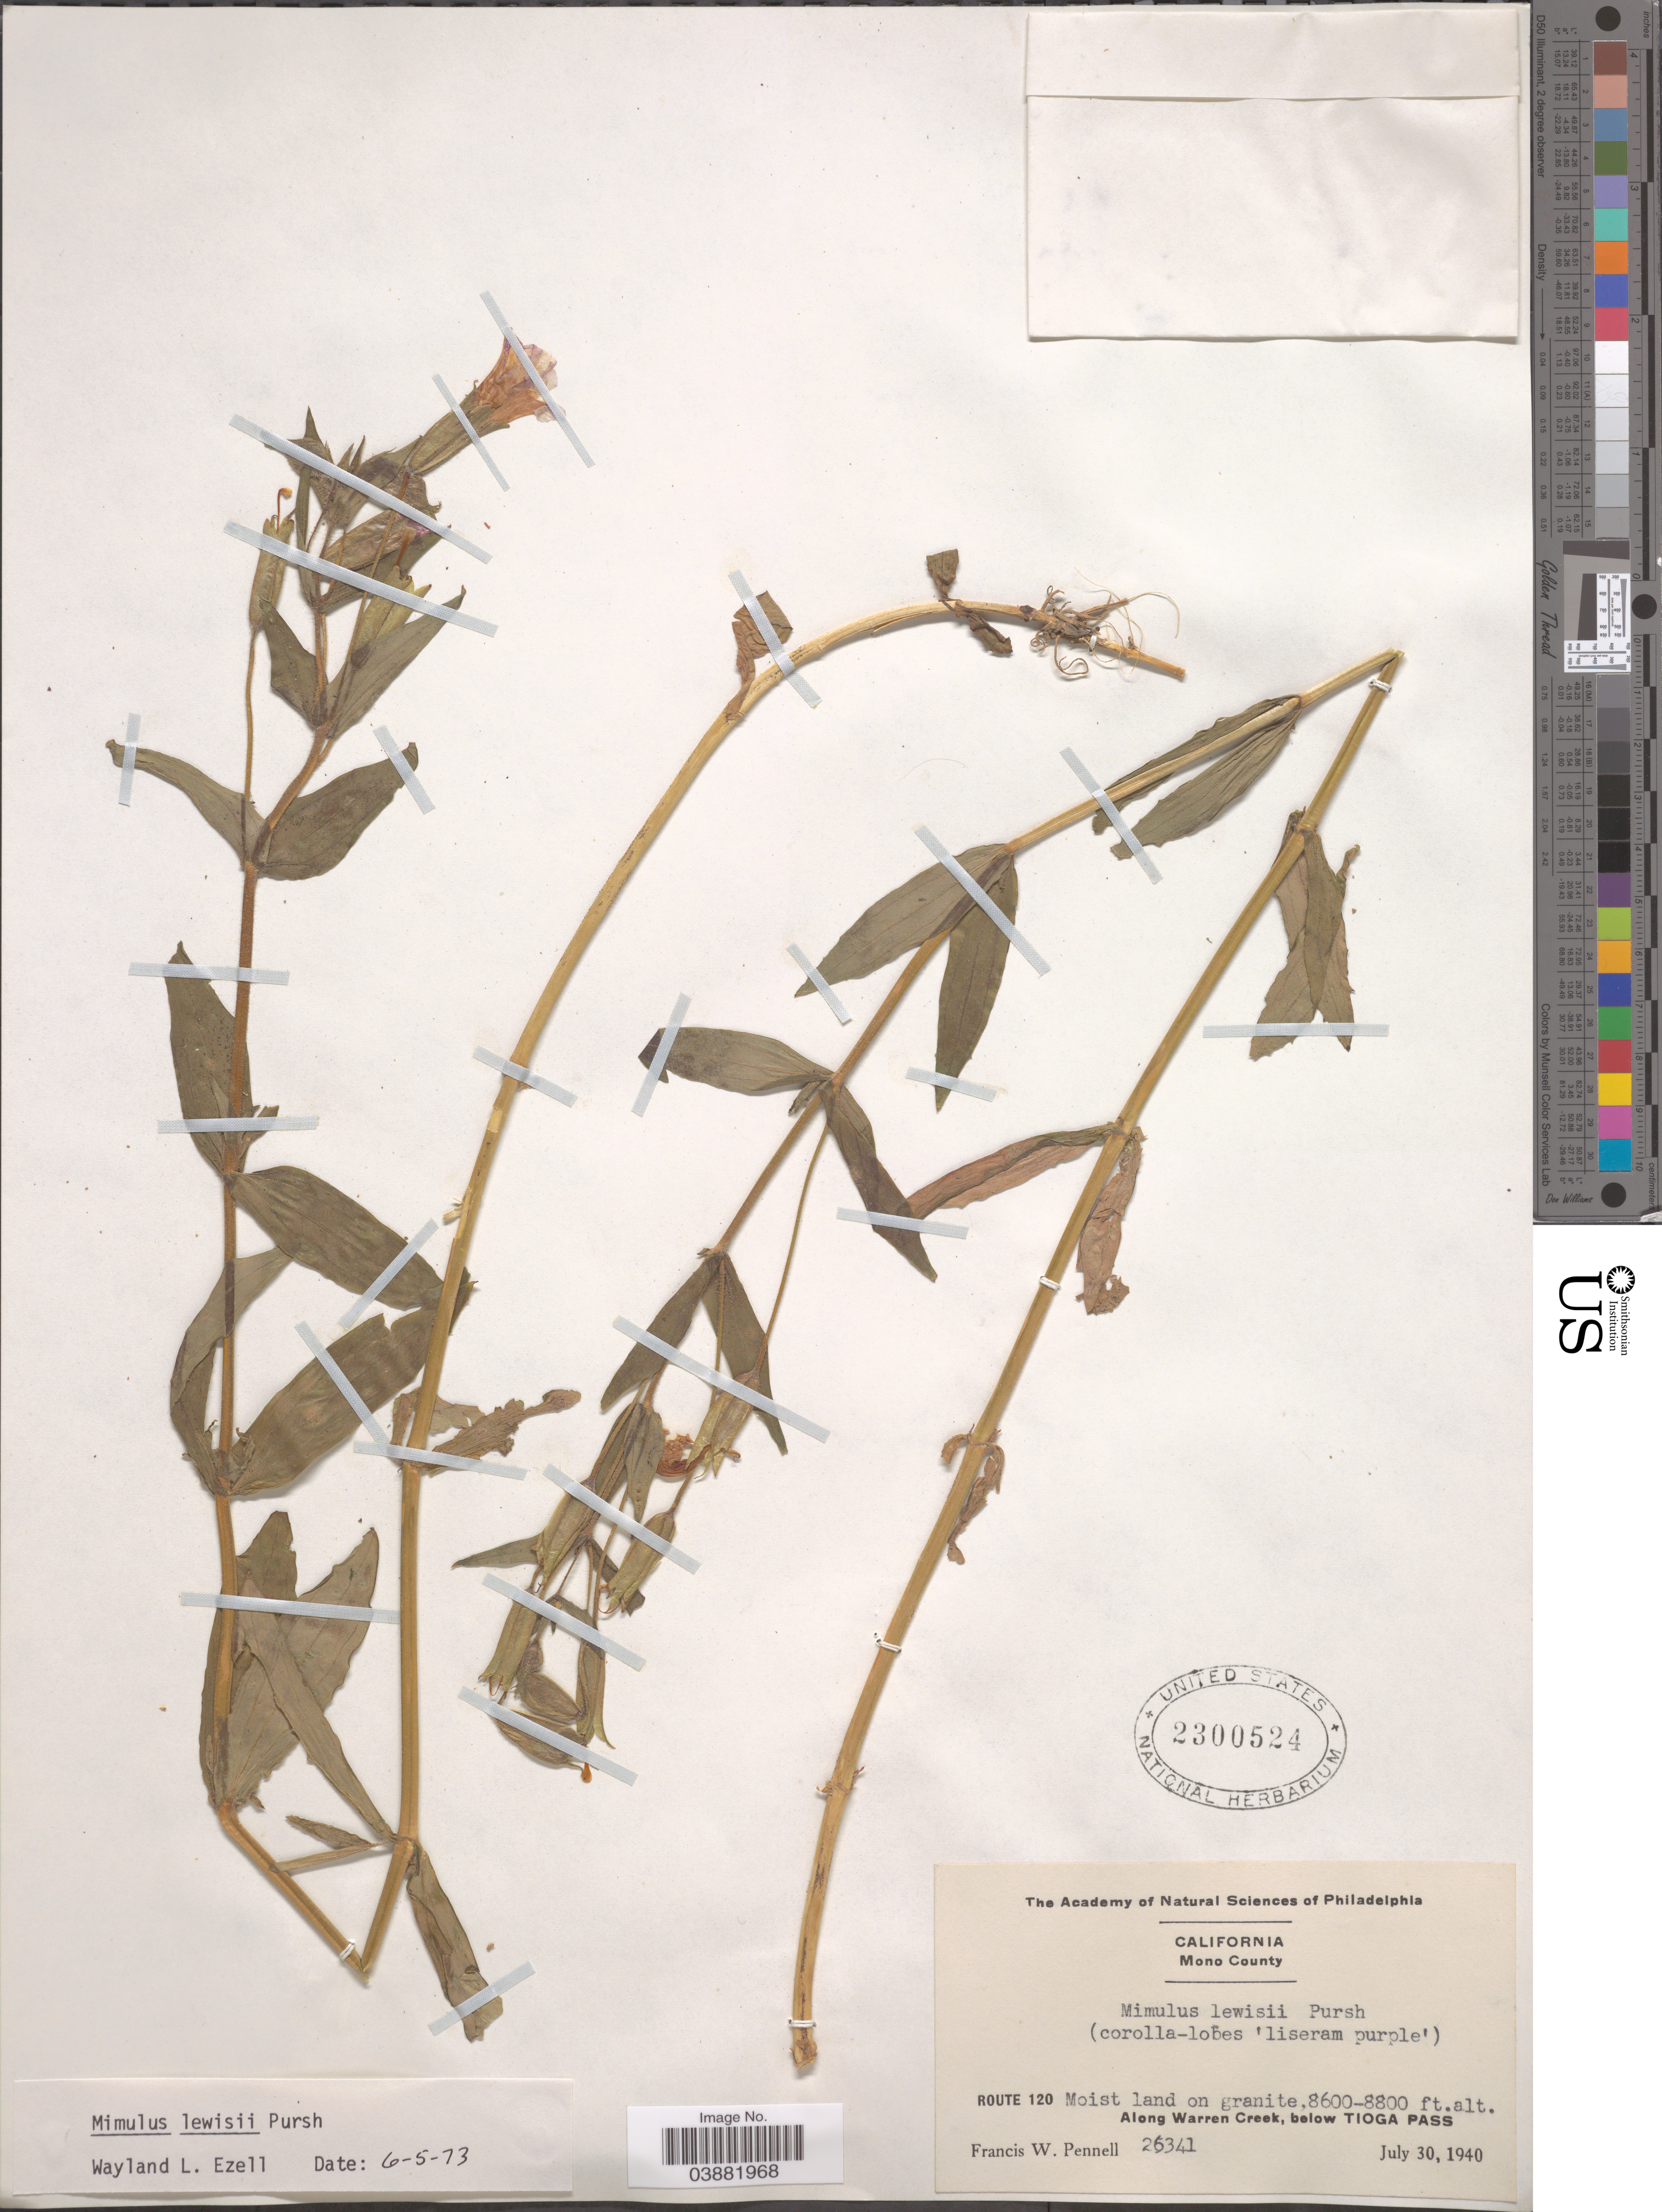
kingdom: Plantae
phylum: Tracheophyta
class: Magnoliopsida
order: Lamiales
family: Phrymaceae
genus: Mimulus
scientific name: Mimulus lewisii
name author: Pursh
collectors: F. W. Pennell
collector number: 26341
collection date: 1940-07-30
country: United States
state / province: California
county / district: Mono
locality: Mono County. Route 120. Along Warren Creek, below Tioga Pass.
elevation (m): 2621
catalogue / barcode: US 2300524